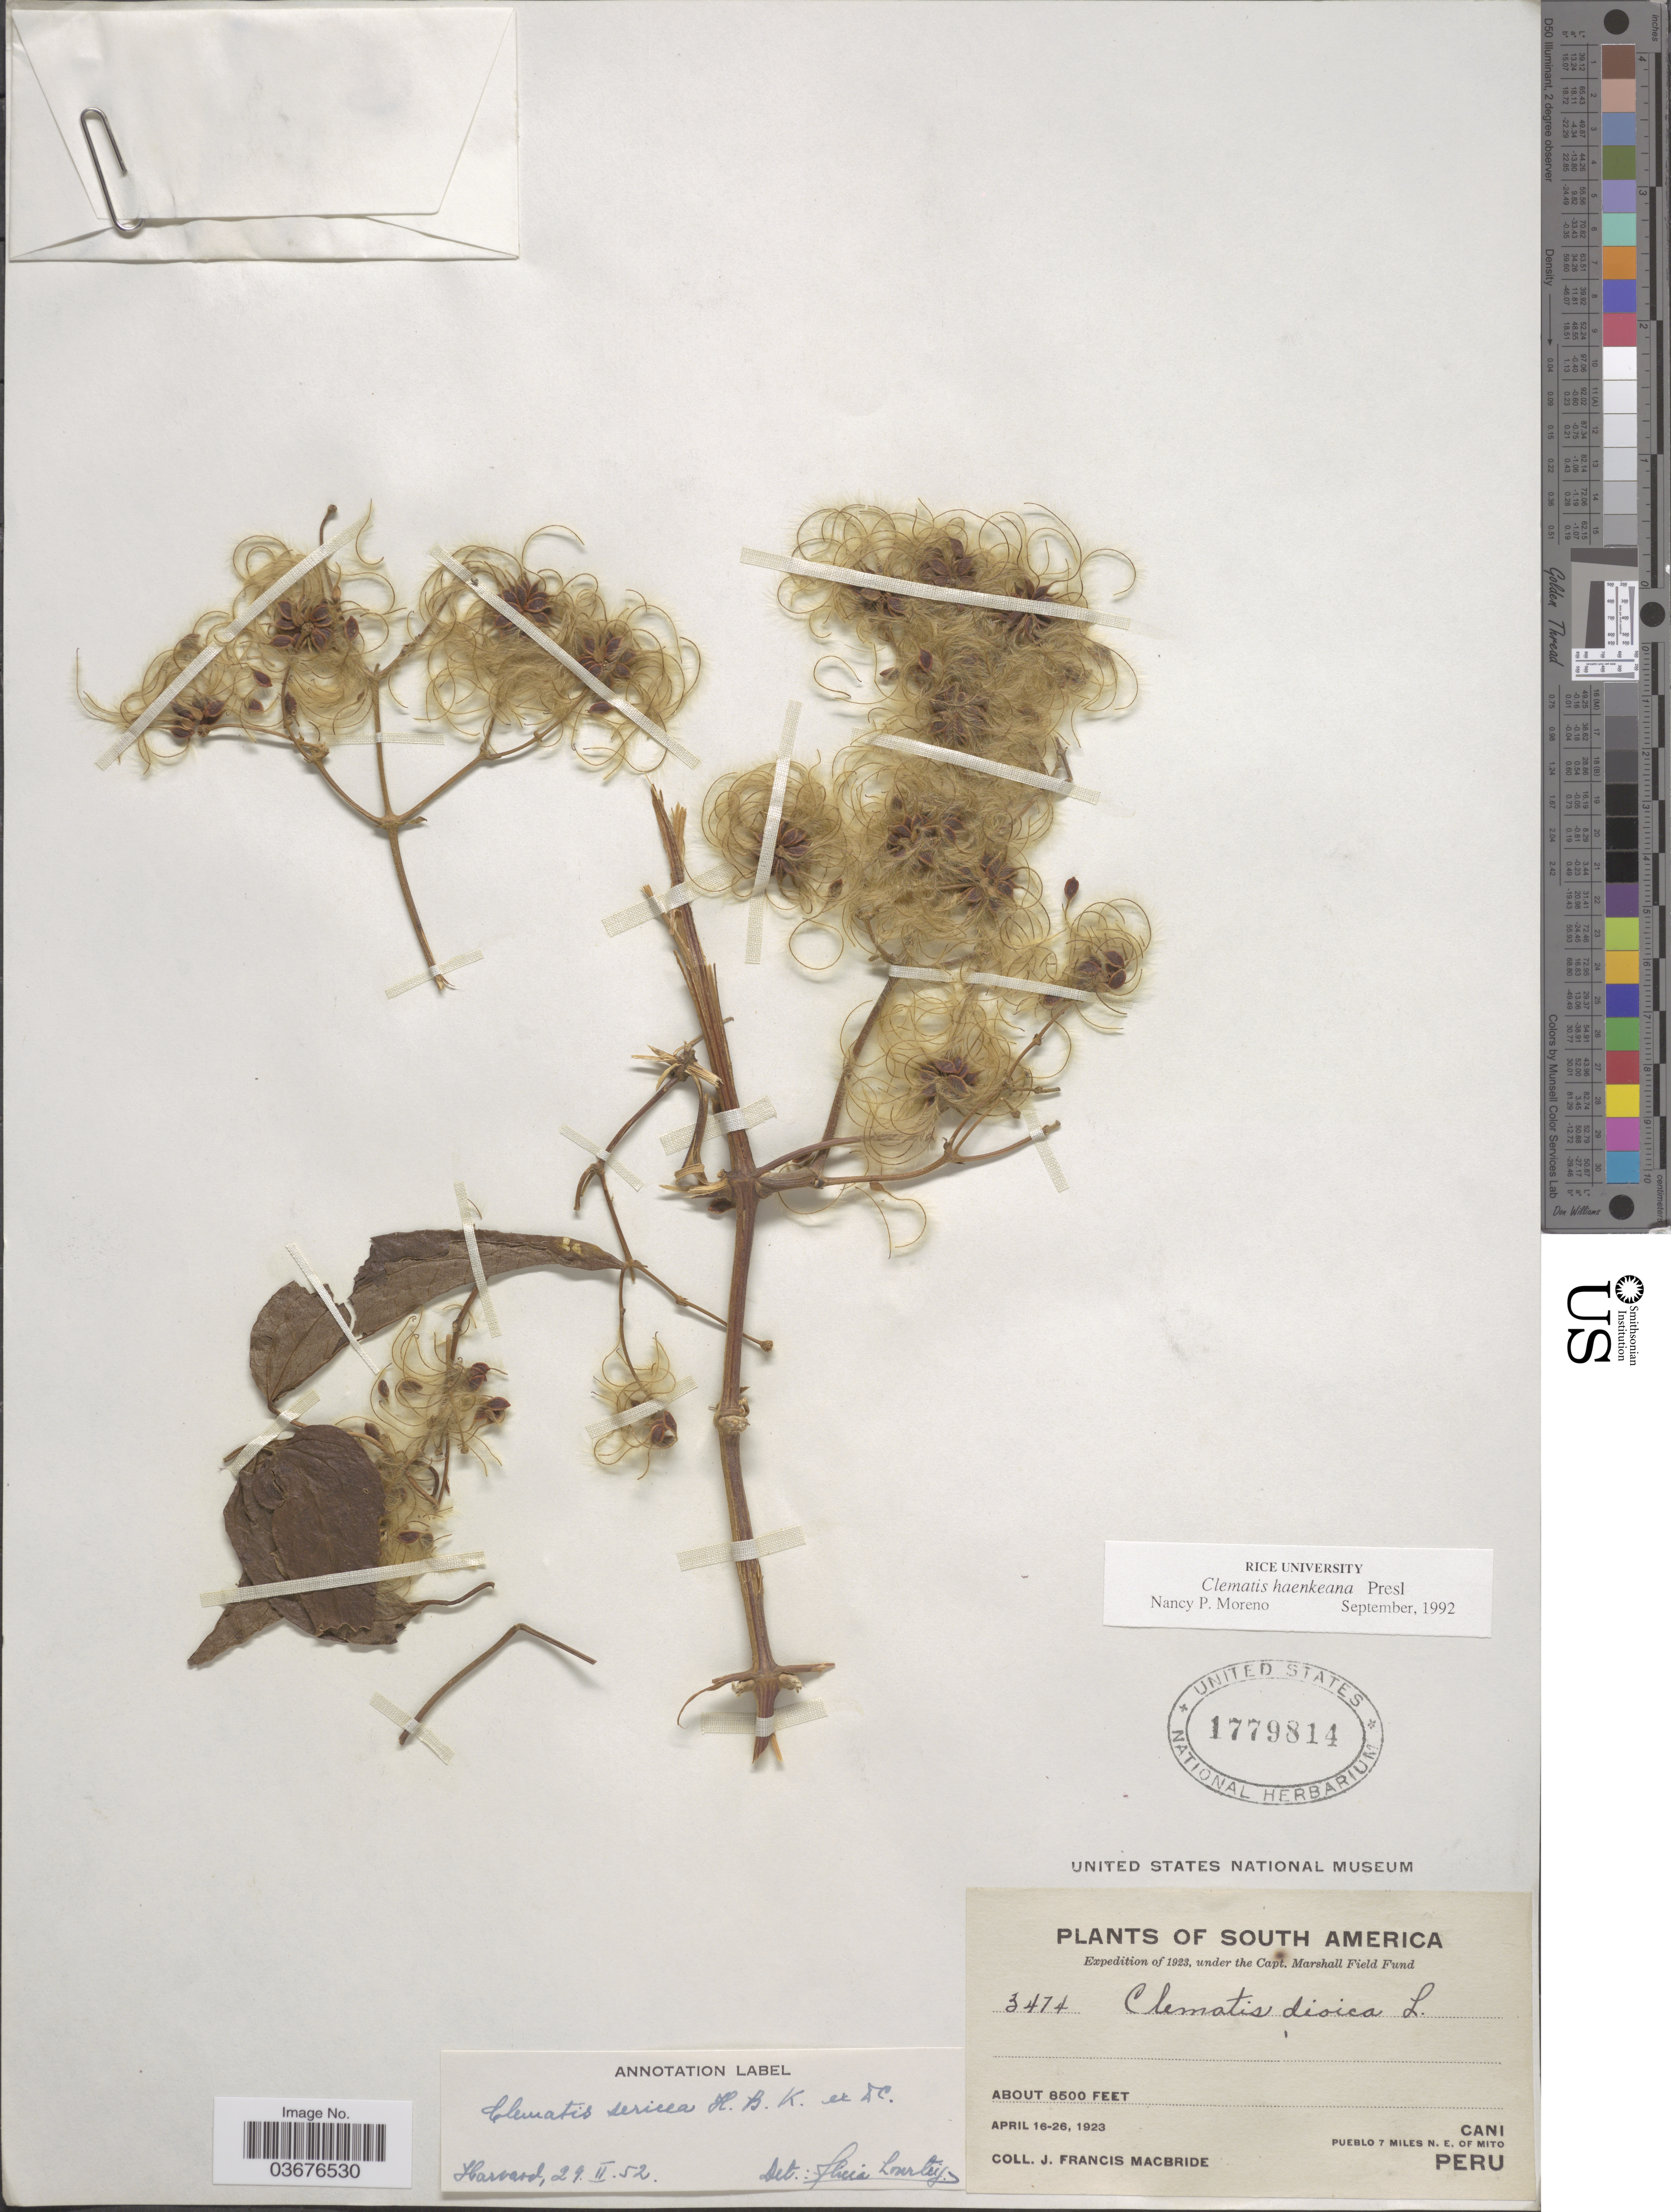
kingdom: Plantae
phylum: Tracheophyta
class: Magnoliopsida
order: Ranunculales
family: Ranunculaceae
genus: Clematis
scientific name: Clematis haenkeana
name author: C. Presl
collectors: J. F. Macbride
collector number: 3474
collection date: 1923-04-16/1923-04-26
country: Peru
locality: Cani. Pueblo 7 miles N. E. of Mito.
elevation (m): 2591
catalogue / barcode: US 1779814